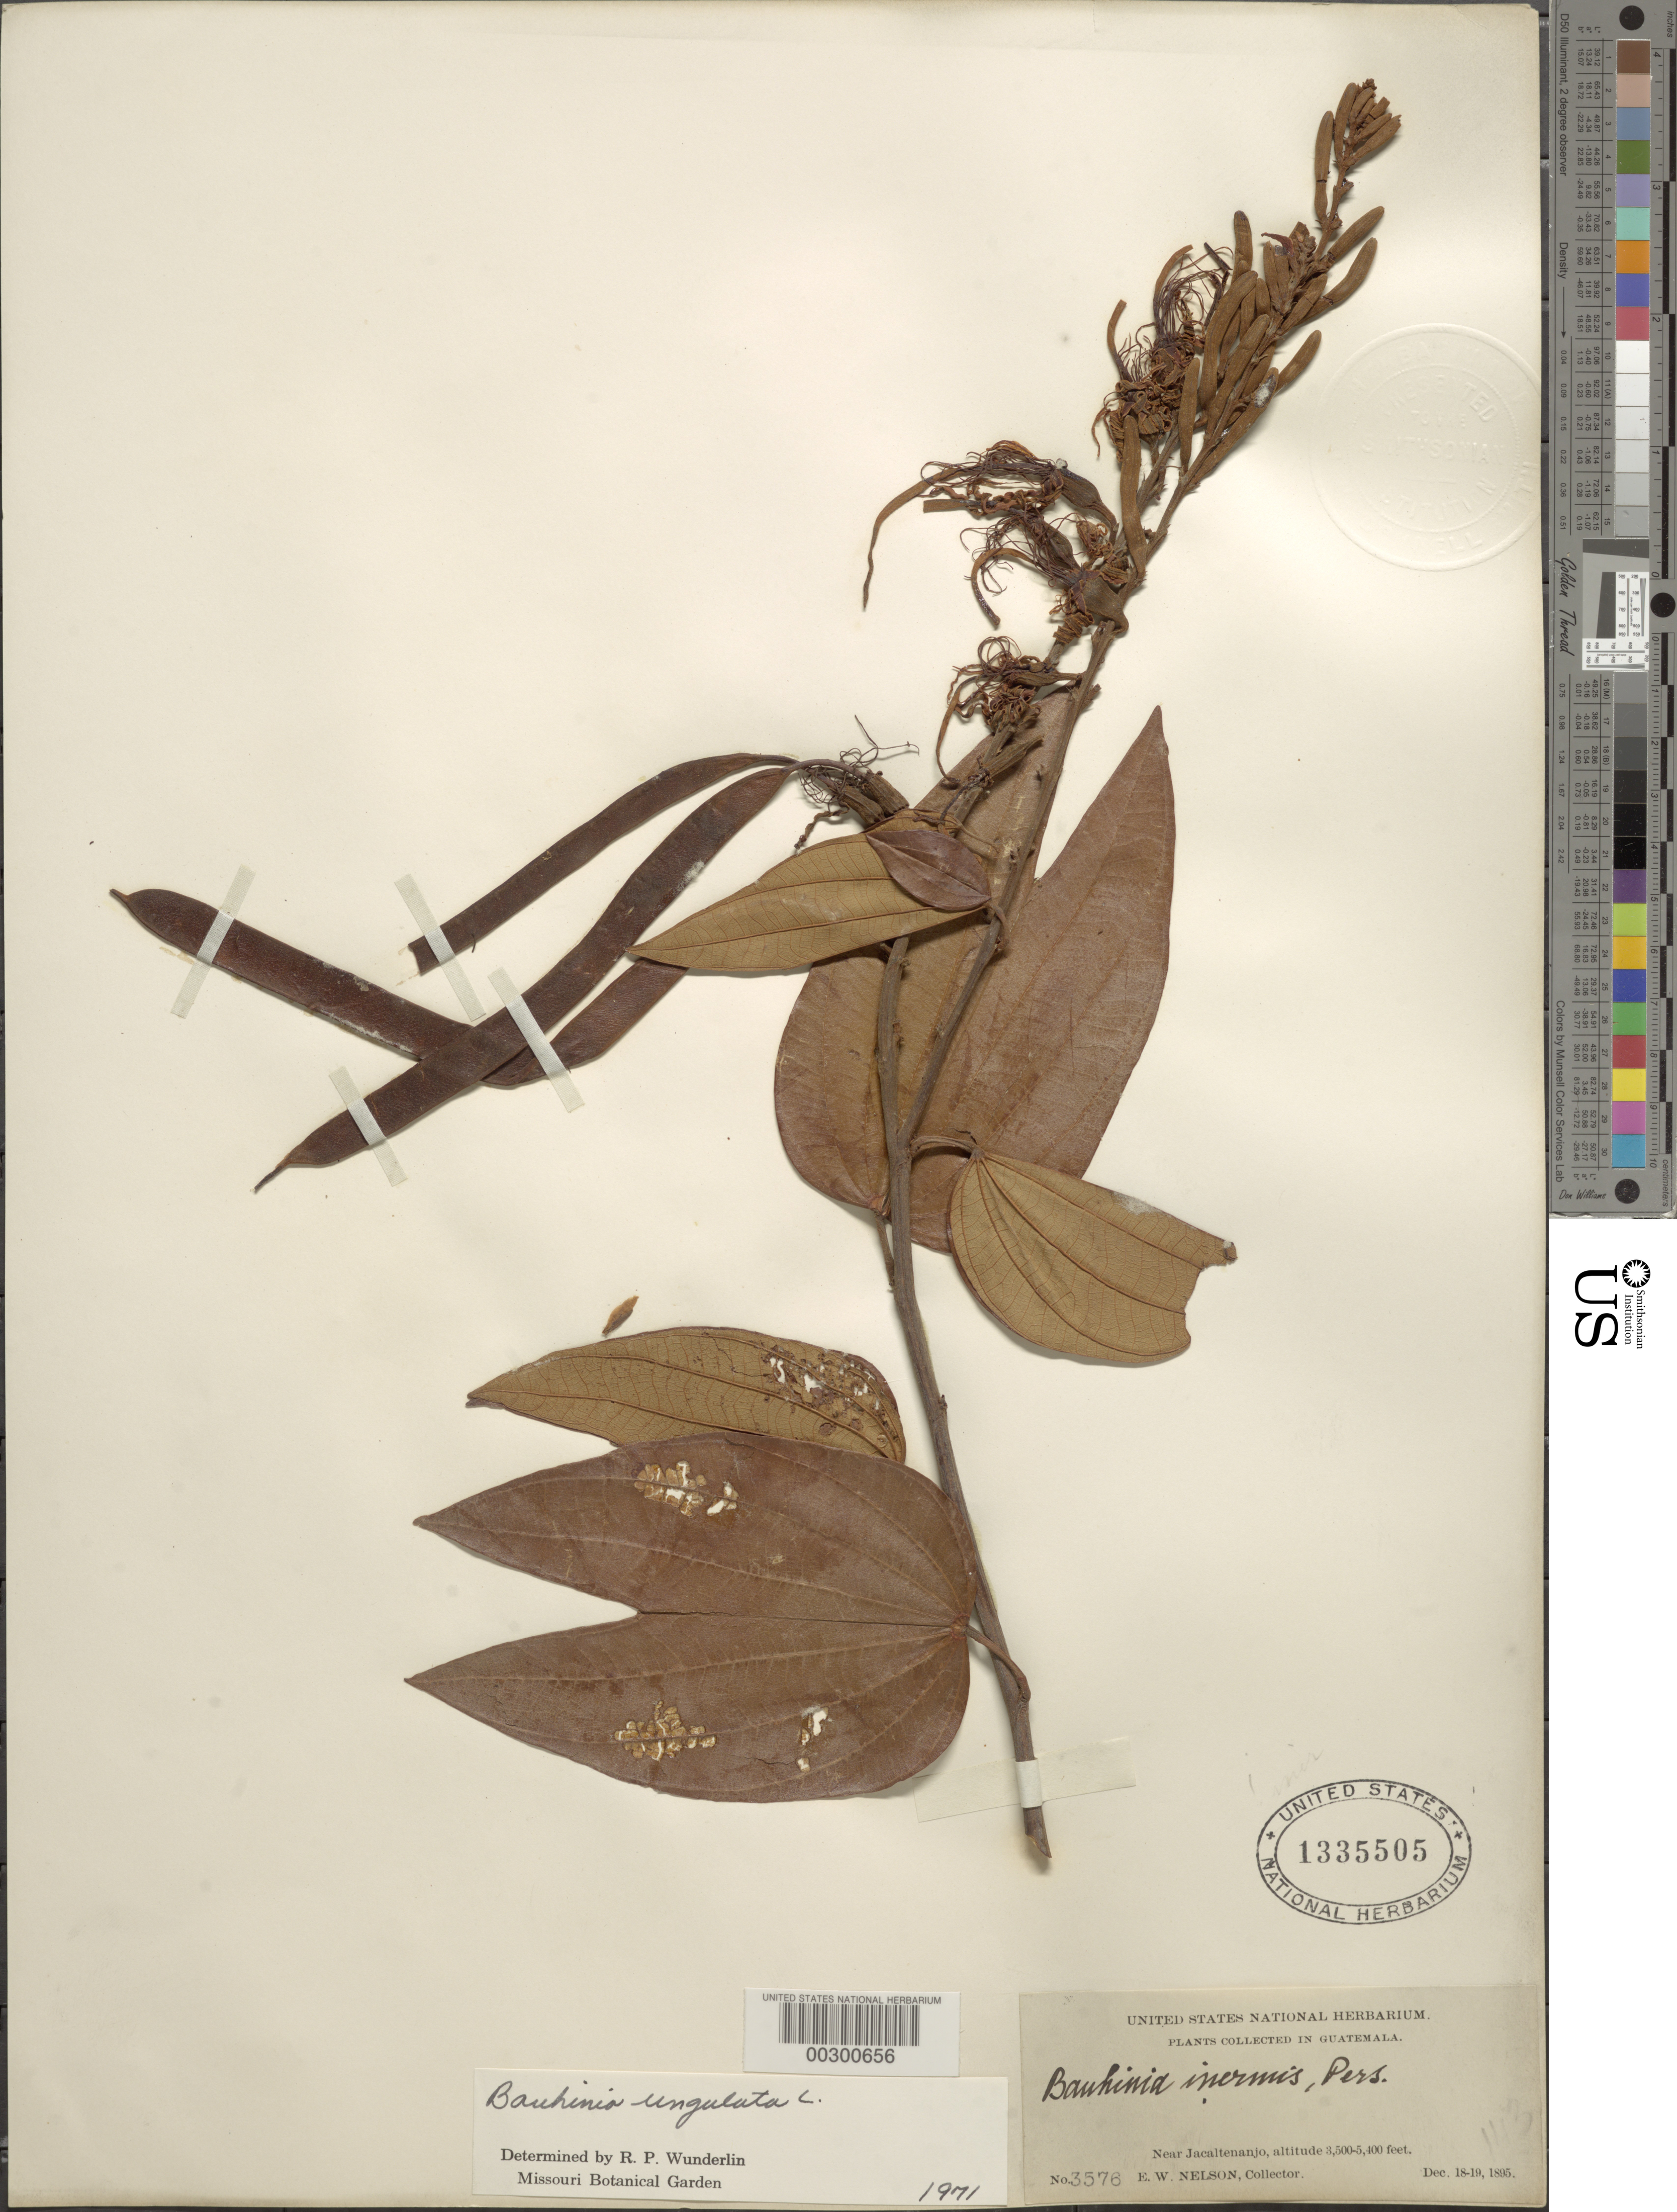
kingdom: Plantae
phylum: Tracheophyta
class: Magnoliopsida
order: Fabales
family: Fabaceae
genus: Bauhinia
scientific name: Bauhinia ungulata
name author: L.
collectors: E. W. Nelson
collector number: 3576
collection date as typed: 18 Dec 1895 to 19 Dec 1895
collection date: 1895-12-18/1895-12-19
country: Guatemala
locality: Near jacaltenanjo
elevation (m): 1067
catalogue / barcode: US 1335505